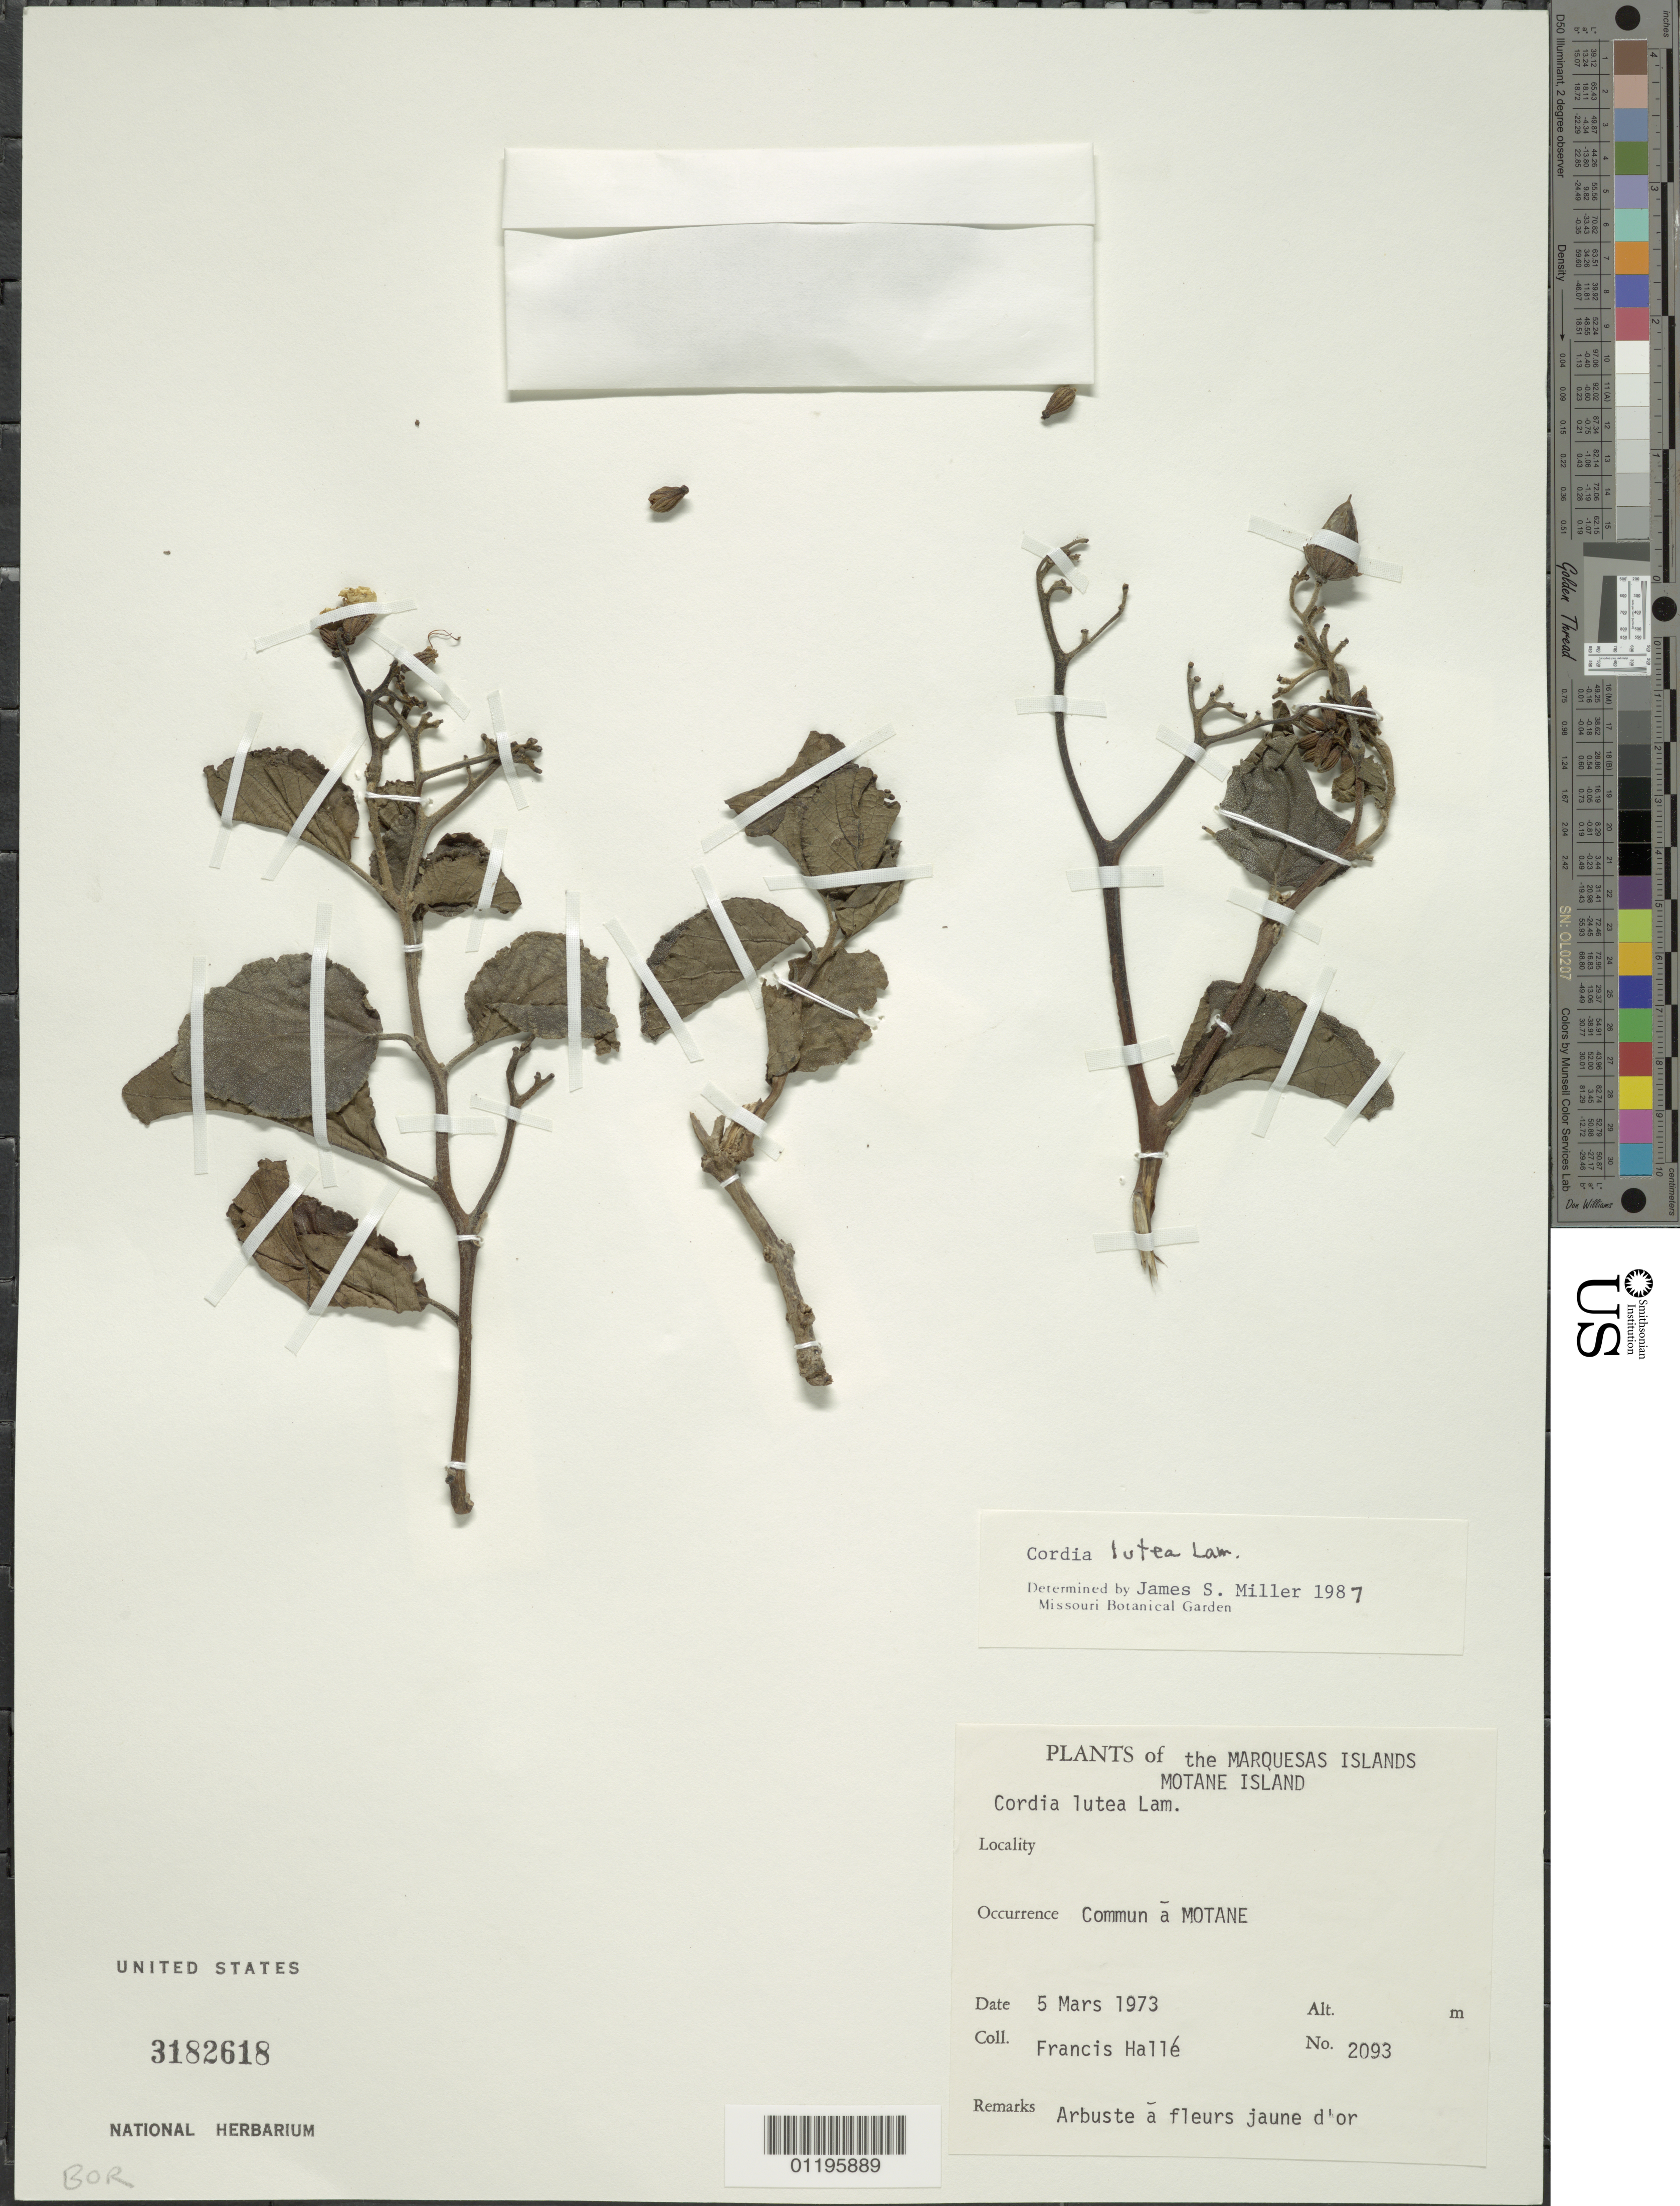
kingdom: Plantae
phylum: Tracheophyta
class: Magnoliopsida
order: Boraginales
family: Cordiaceae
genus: Cordia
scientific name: Cordia lutea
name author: Lam.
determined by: Miller, James S., (MO), Missouri Botanical Garden (UNITED STATES)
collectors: F. Hallé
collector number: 2093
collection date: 1973-03-05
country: French Polynesia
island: Mohotani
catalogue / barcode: US 3182618